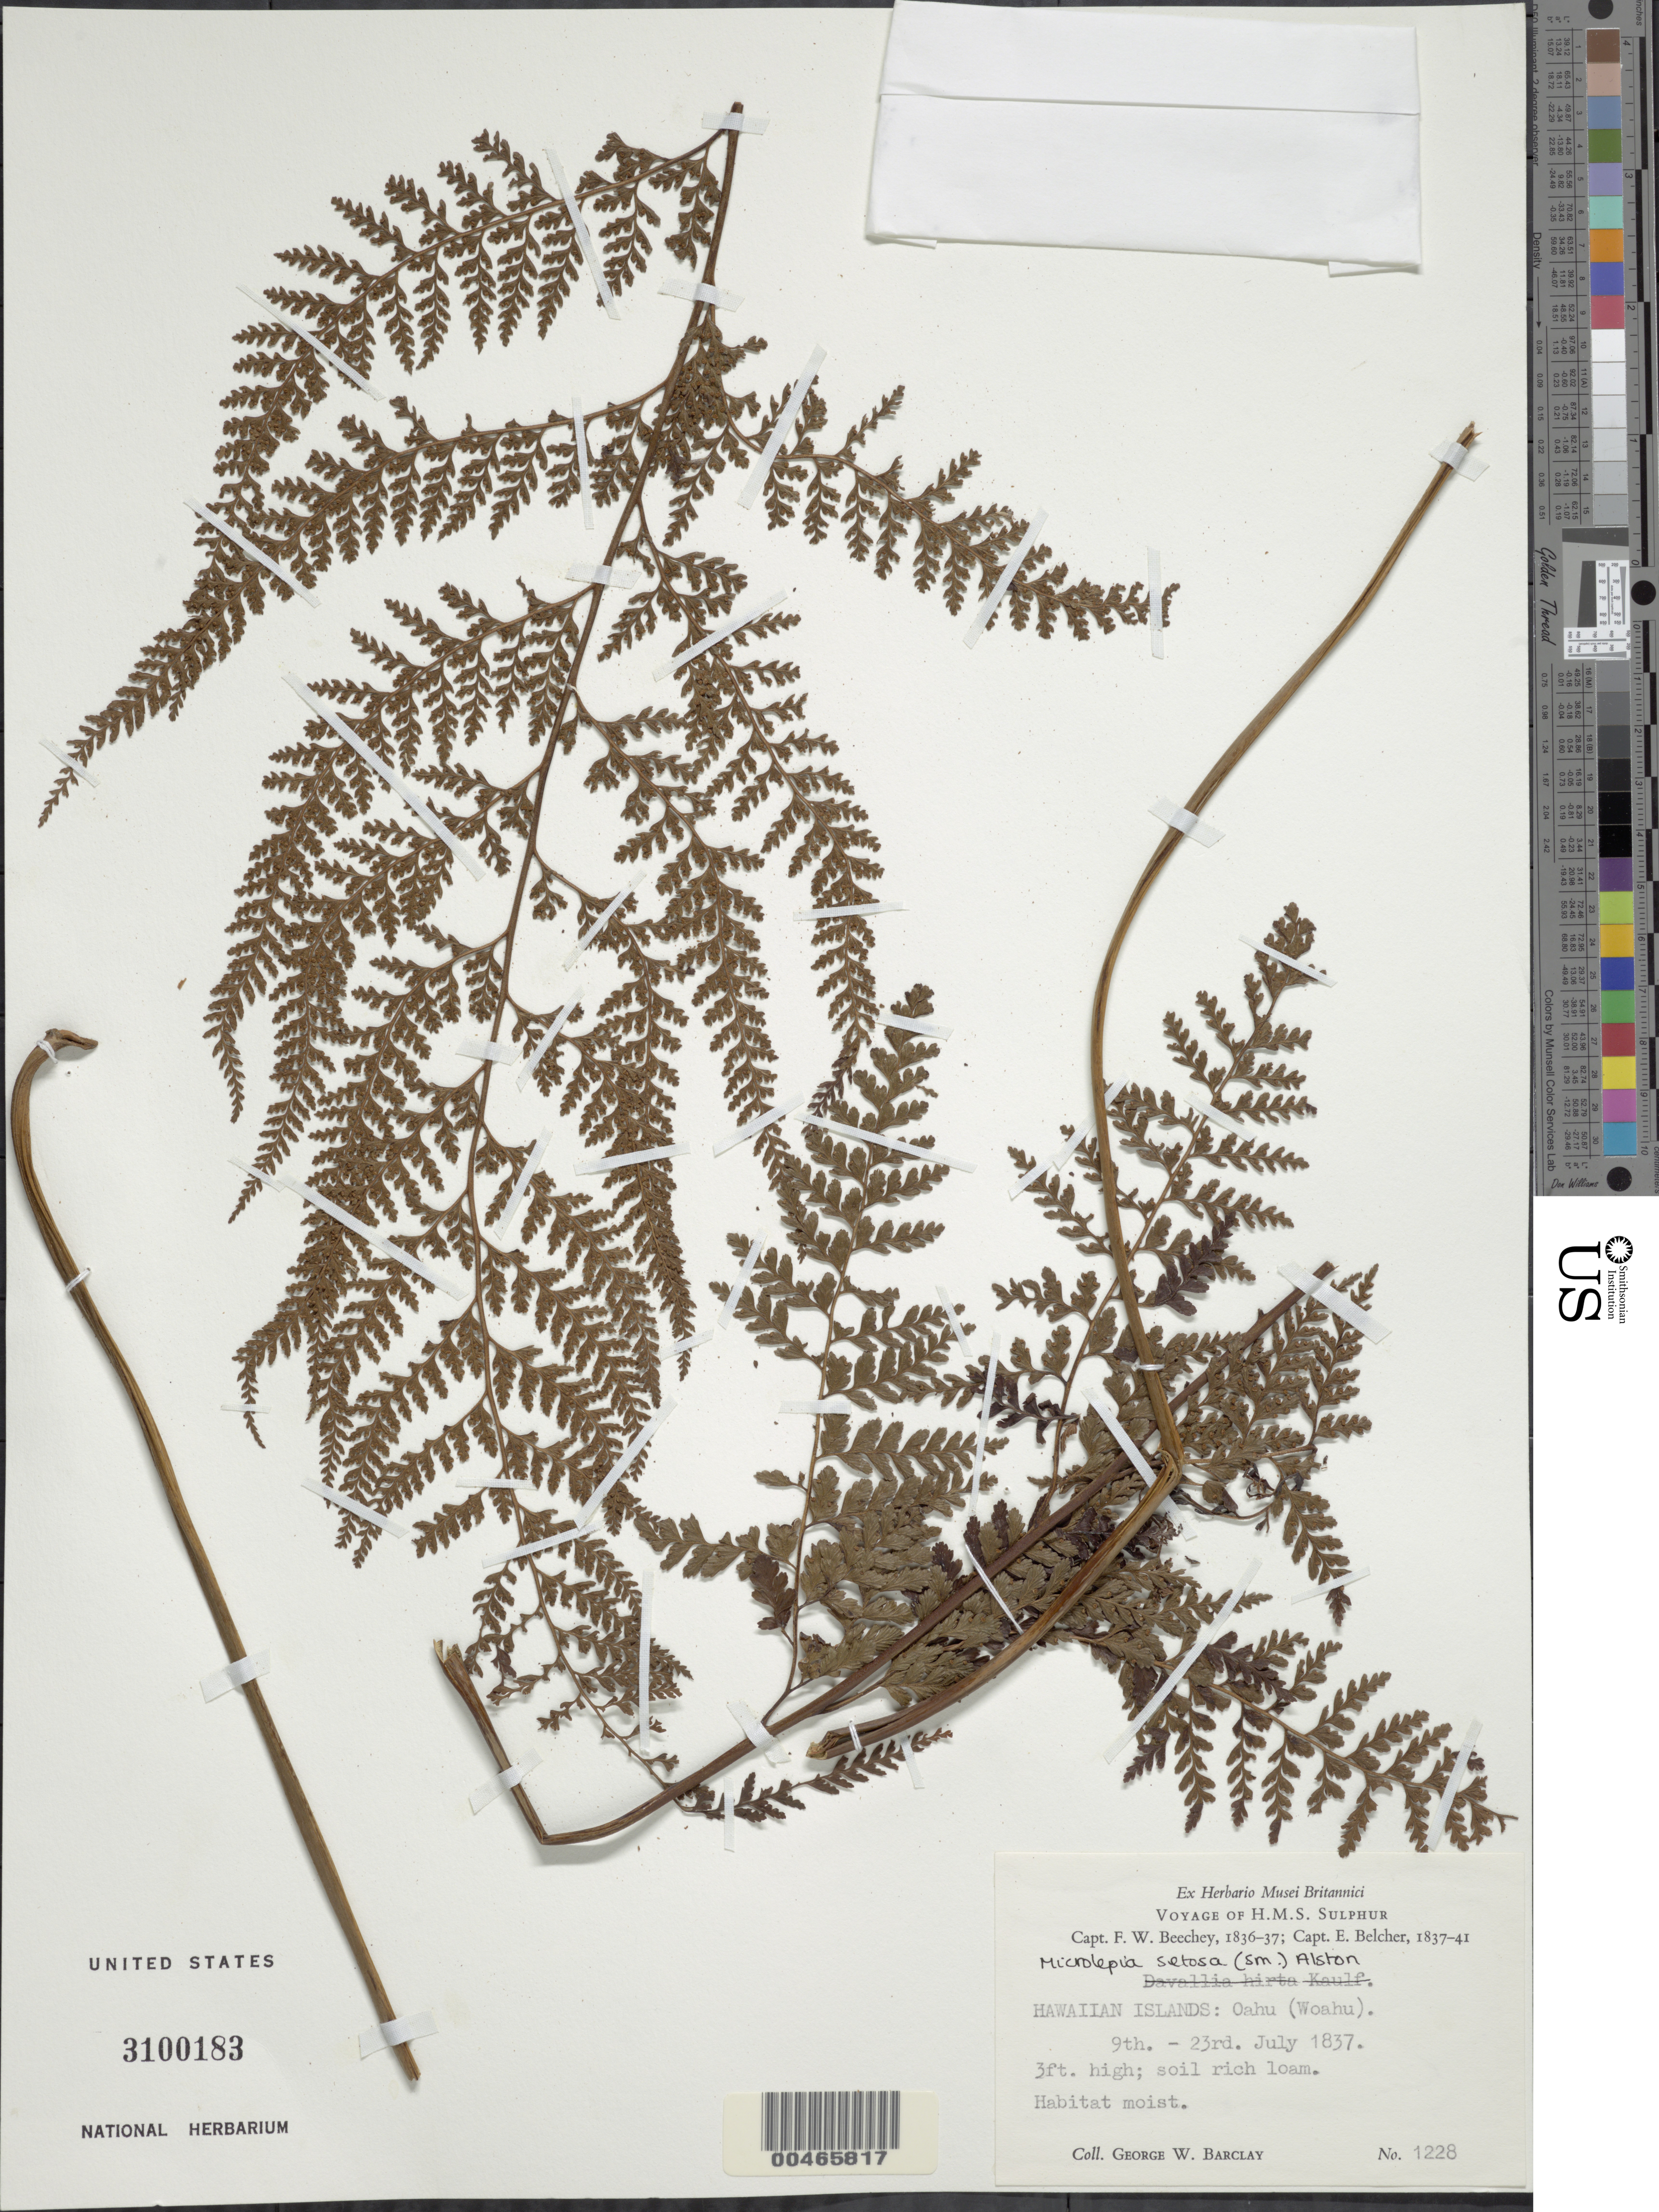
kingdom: Plantae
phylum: Tracheophyta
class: Polypodiopsida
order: Polypodiales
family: Dennstaedtiaceae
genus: Microlepia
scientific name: Microlepia strigosa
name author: (Thunb.) J. Presl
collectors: G. W. Barclay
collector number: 1228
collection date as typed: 9 Jul 1837 to 23 Jul 1837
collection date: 1837-07-09/1837-07-23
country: United States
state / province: Hawaii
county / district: Honolulu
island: Oahu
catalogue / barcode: US 3100183